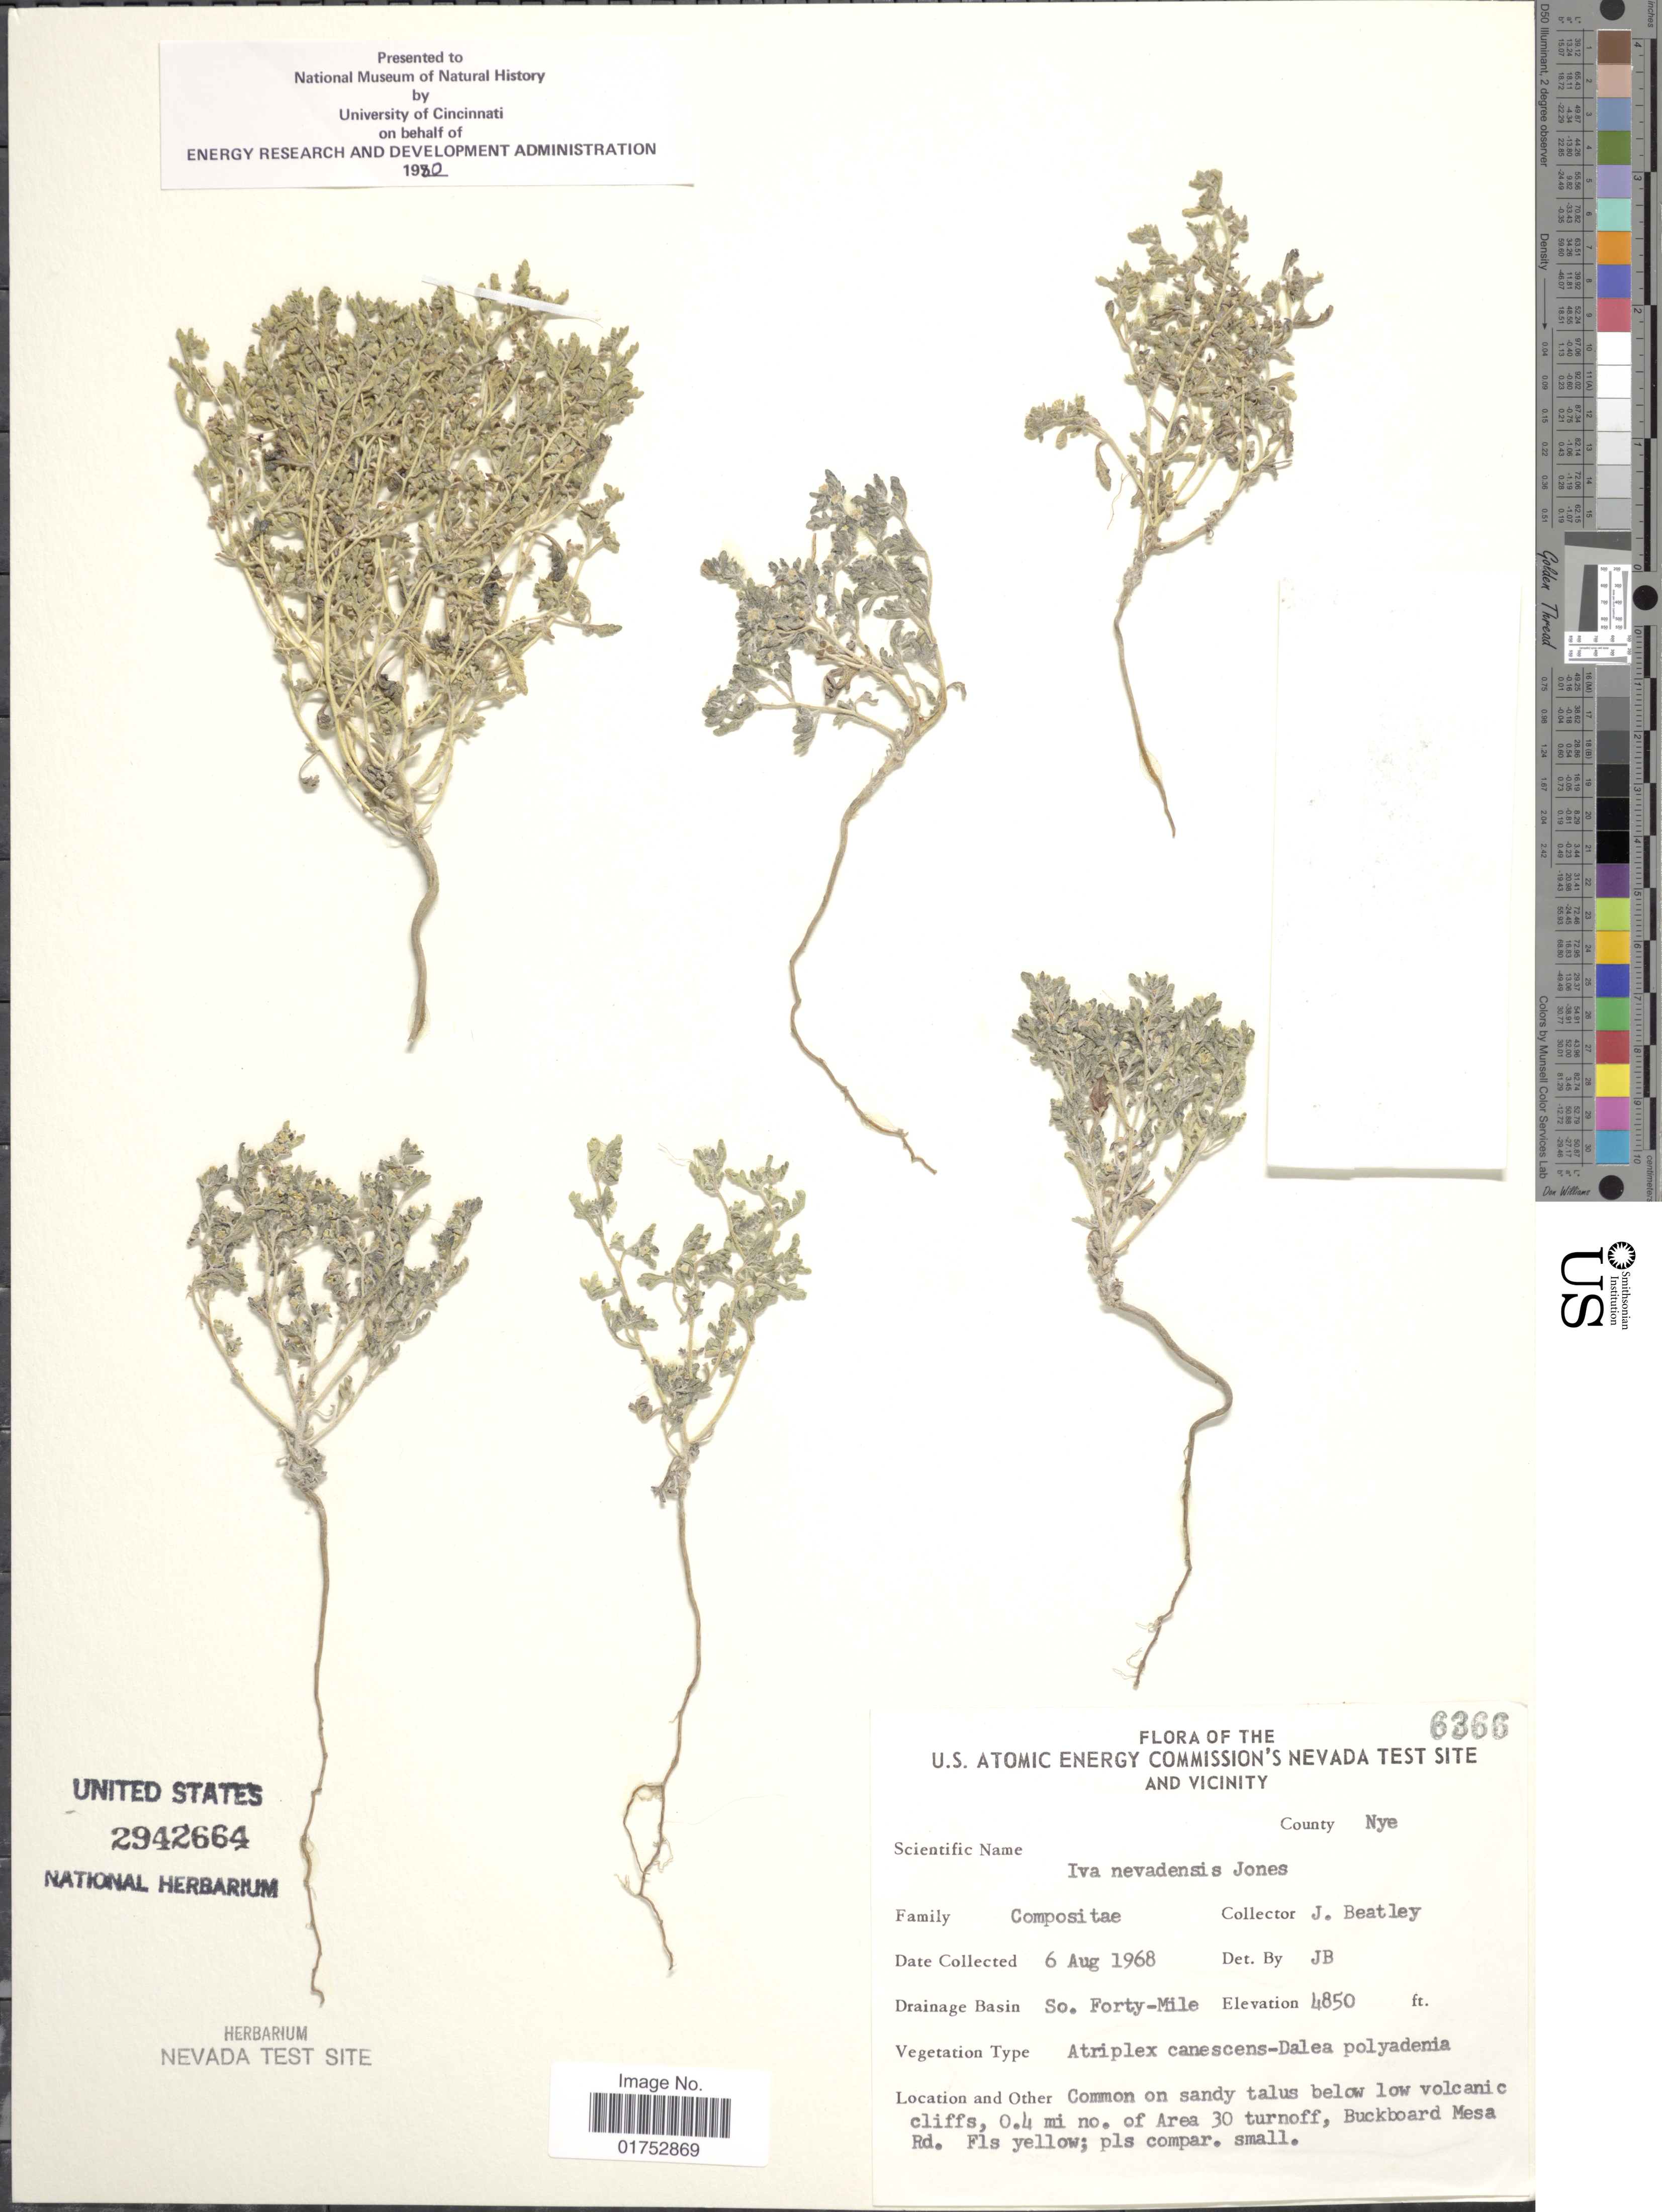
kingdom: Plantae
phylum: Tracheophyta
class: Magnoliopsida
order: Asterales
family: Asteraceae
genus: Iva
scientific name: Iva nevadensis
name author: M.E. Jones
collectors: J. C. Beatley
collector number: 6366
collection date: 1968-08-06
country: United States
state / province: Nevada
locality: U. S. Atomic Energy Commission's Nevada Test Site and Vicinity, County Nye, So. Forty-Mile, 0.4 mi no. of Area 30 turnoff, Buckboard Mesa Rd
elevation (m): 1478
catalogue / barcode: US 2942664